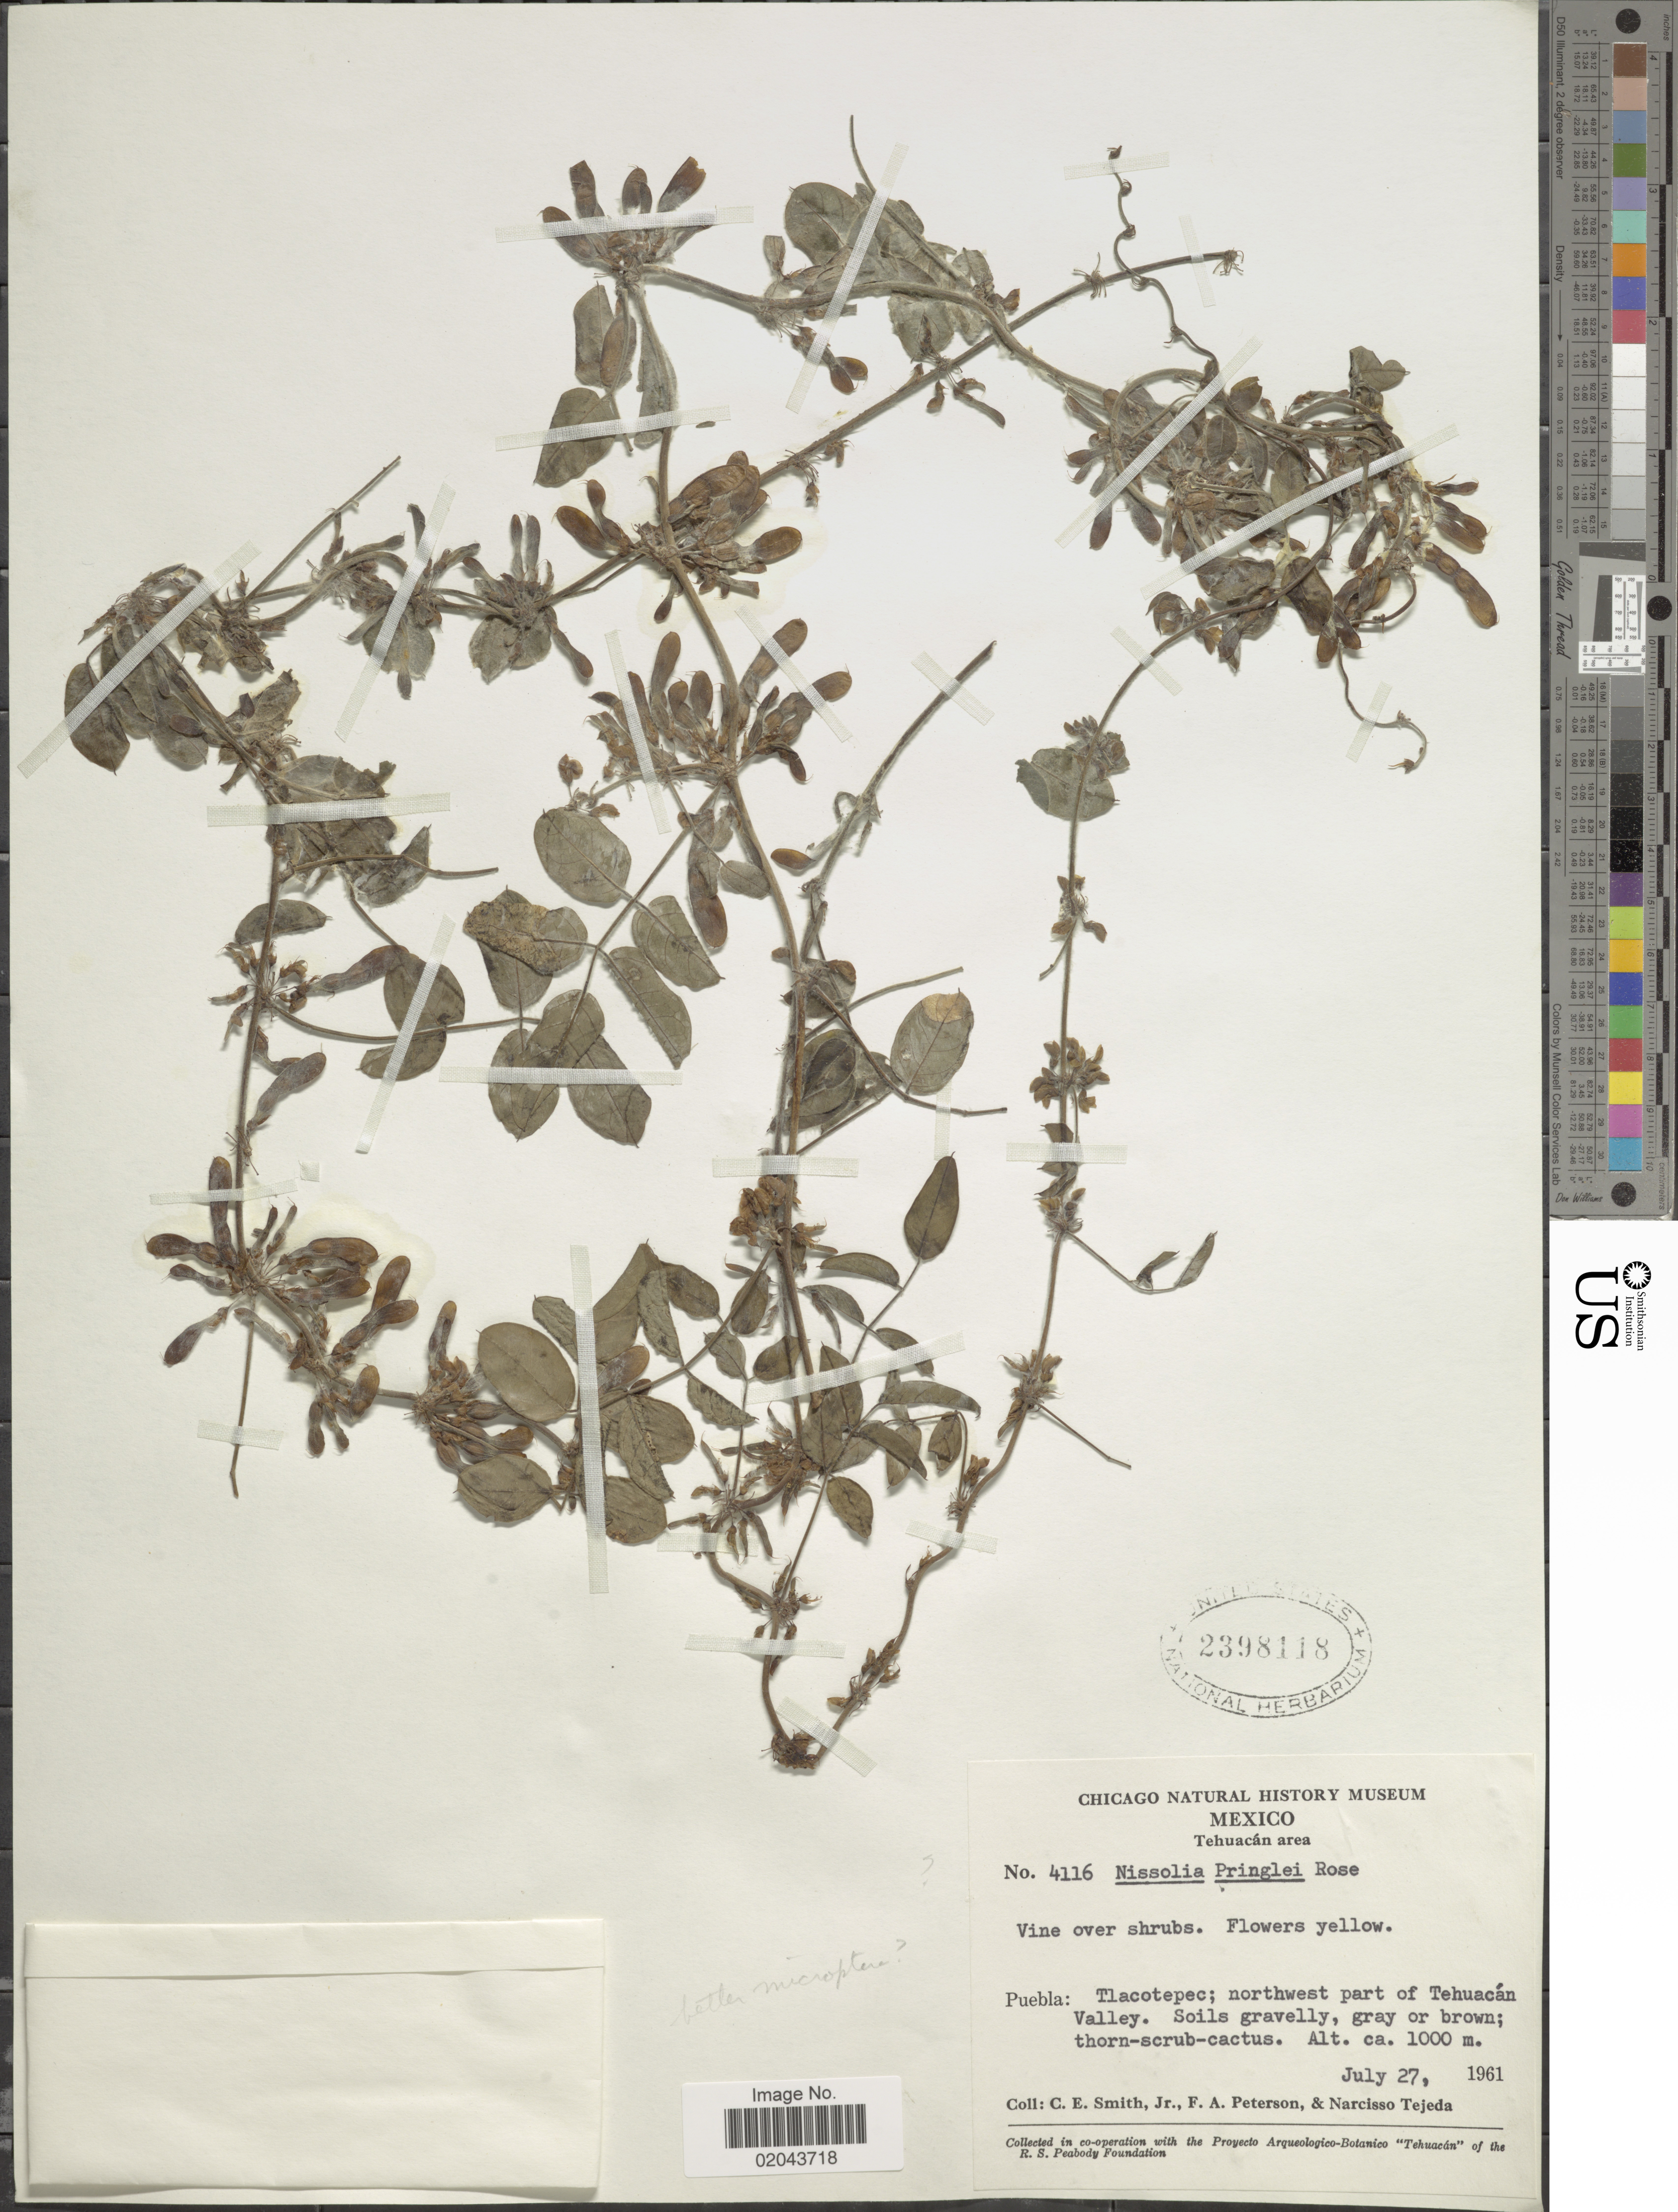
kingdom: Plantae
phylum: Tracheophyta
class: Magnoliopsida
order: Fabales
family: Fabaceae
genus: Nissolia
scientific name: Nissolia microptera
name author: Poir.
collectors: C. E. Smith Jr., F. A. Peterson & N. Tejeda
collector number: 4116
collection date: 1961-07-27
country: Mexico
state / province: Puebla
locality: Tehuacan Area, Tlacotepec; northwest of Tehuacan Valley.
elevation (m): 1000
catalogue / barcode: US 2398118